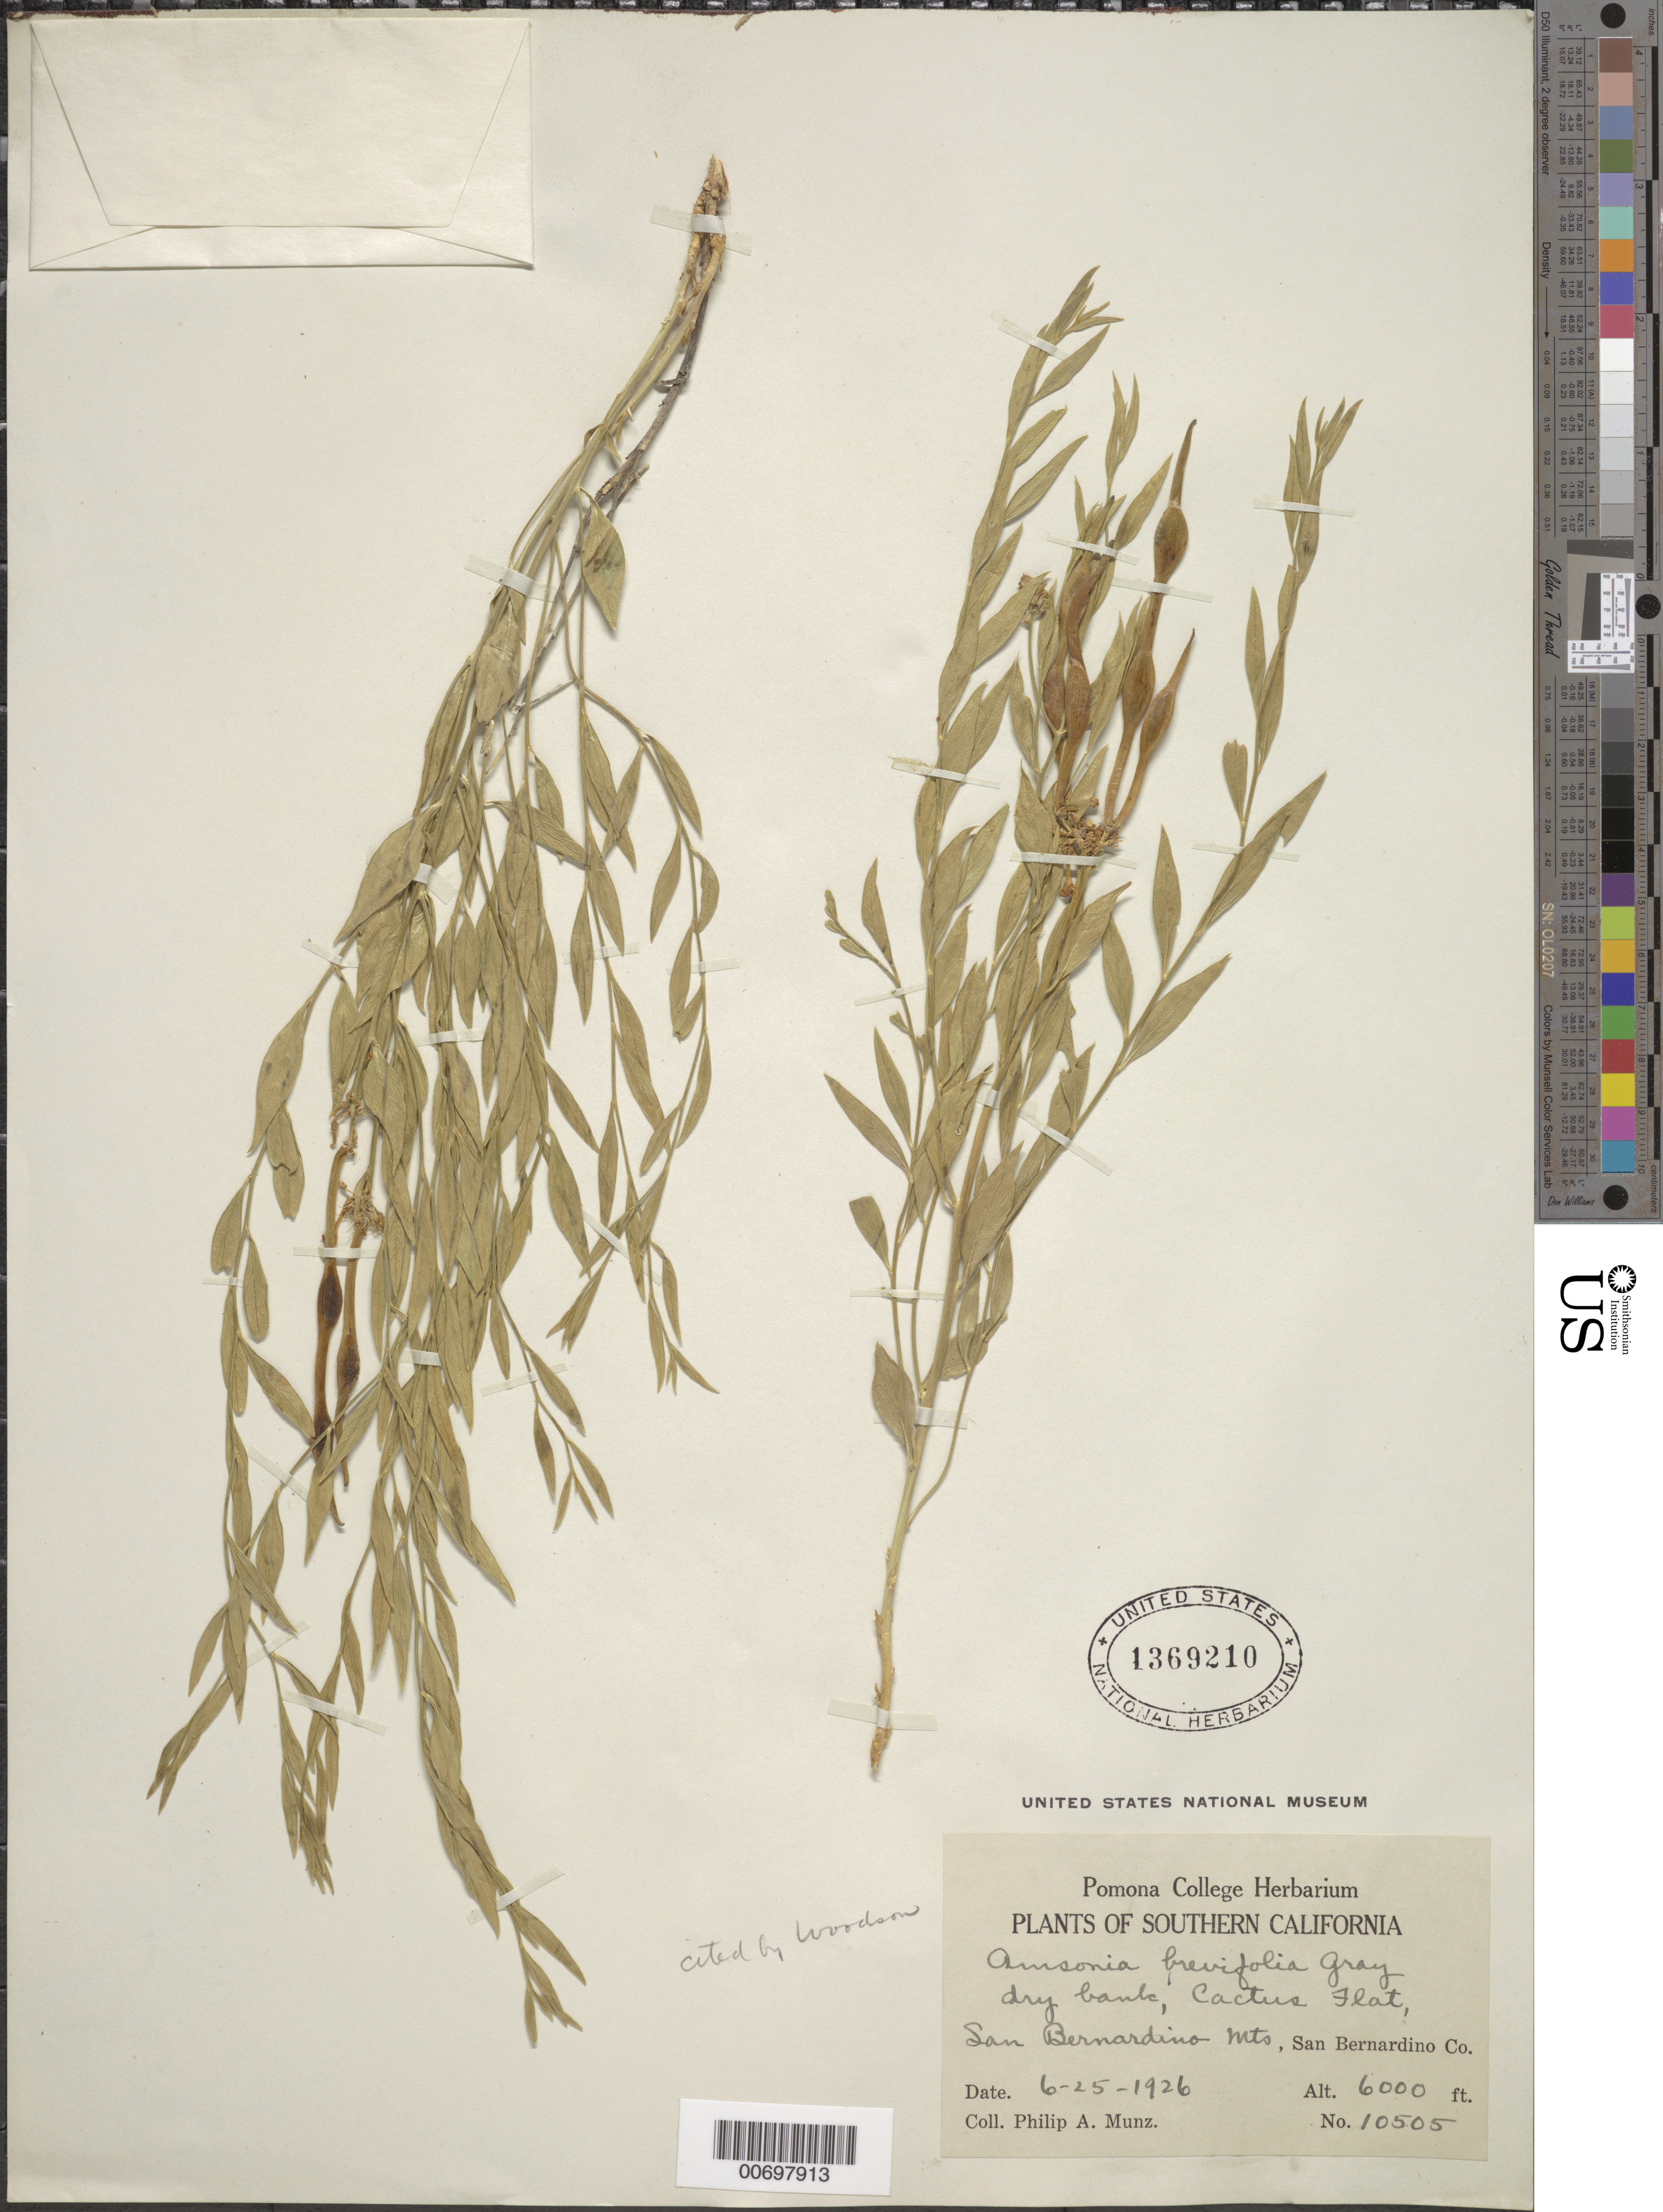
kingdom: Plantae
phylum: Tracheophyta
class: Magnoliopsida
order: Gentianales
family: Apocynaceae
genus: Amsonia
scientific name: Amsonia brevifolia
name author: A. Gray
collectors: P. A. Munz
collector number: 10505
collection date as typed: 25 Jun 1926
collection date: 1926-06-25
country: United States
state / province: California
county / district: San Bernardino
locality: Dry bank, Cactus Flat, San Bernardino Mts.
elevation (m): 1829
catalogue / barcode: US 136210